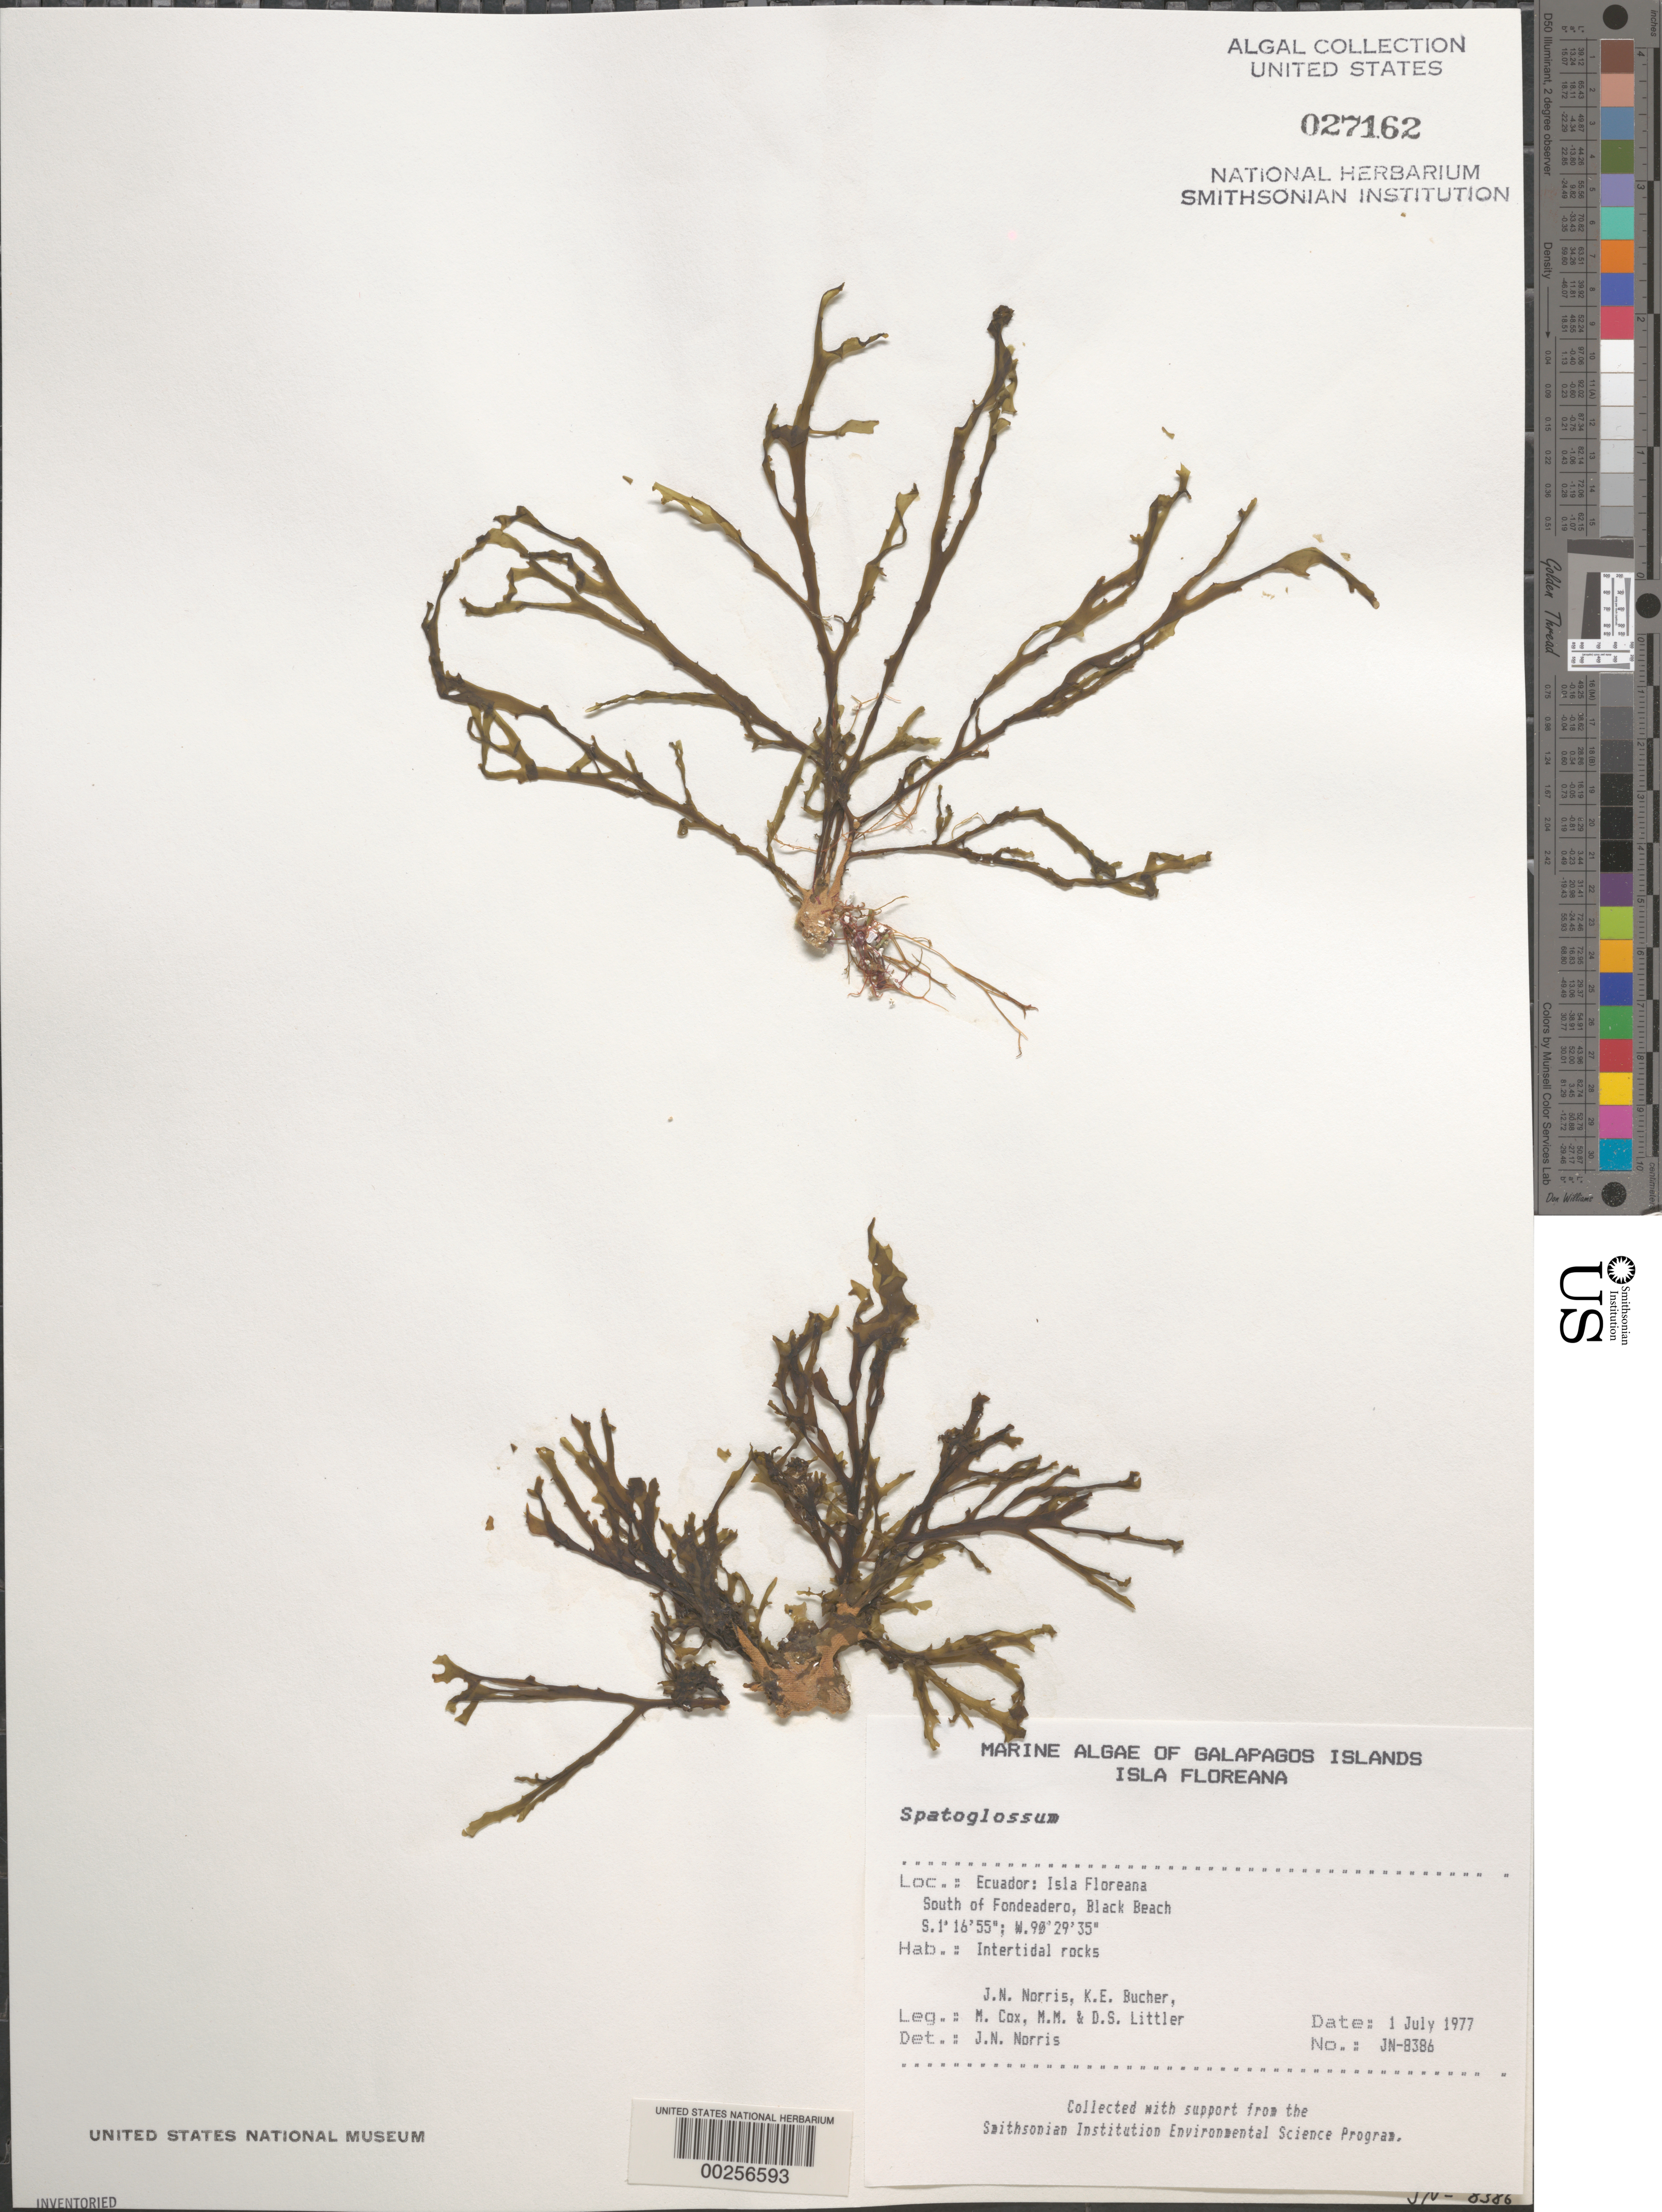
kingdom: Chromista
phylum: Ochrophyta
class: Phaeophyceae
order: Dictyotales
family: Dictyotaceae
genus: Spatoglossum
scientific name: Spatoglossum sp.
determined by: Norris, James N.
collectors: J. N. Norris, K. E. Bucher, M. Cox, M. M. Littler & D. S. Littler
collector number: JN-8386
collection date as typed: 01 Jul 1977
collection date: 1977-07-01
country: Ecuador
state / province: Colón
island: Floreana [Charles, Santa Maria]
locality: Black Beach south of Fondeadero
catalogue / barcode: US 27162